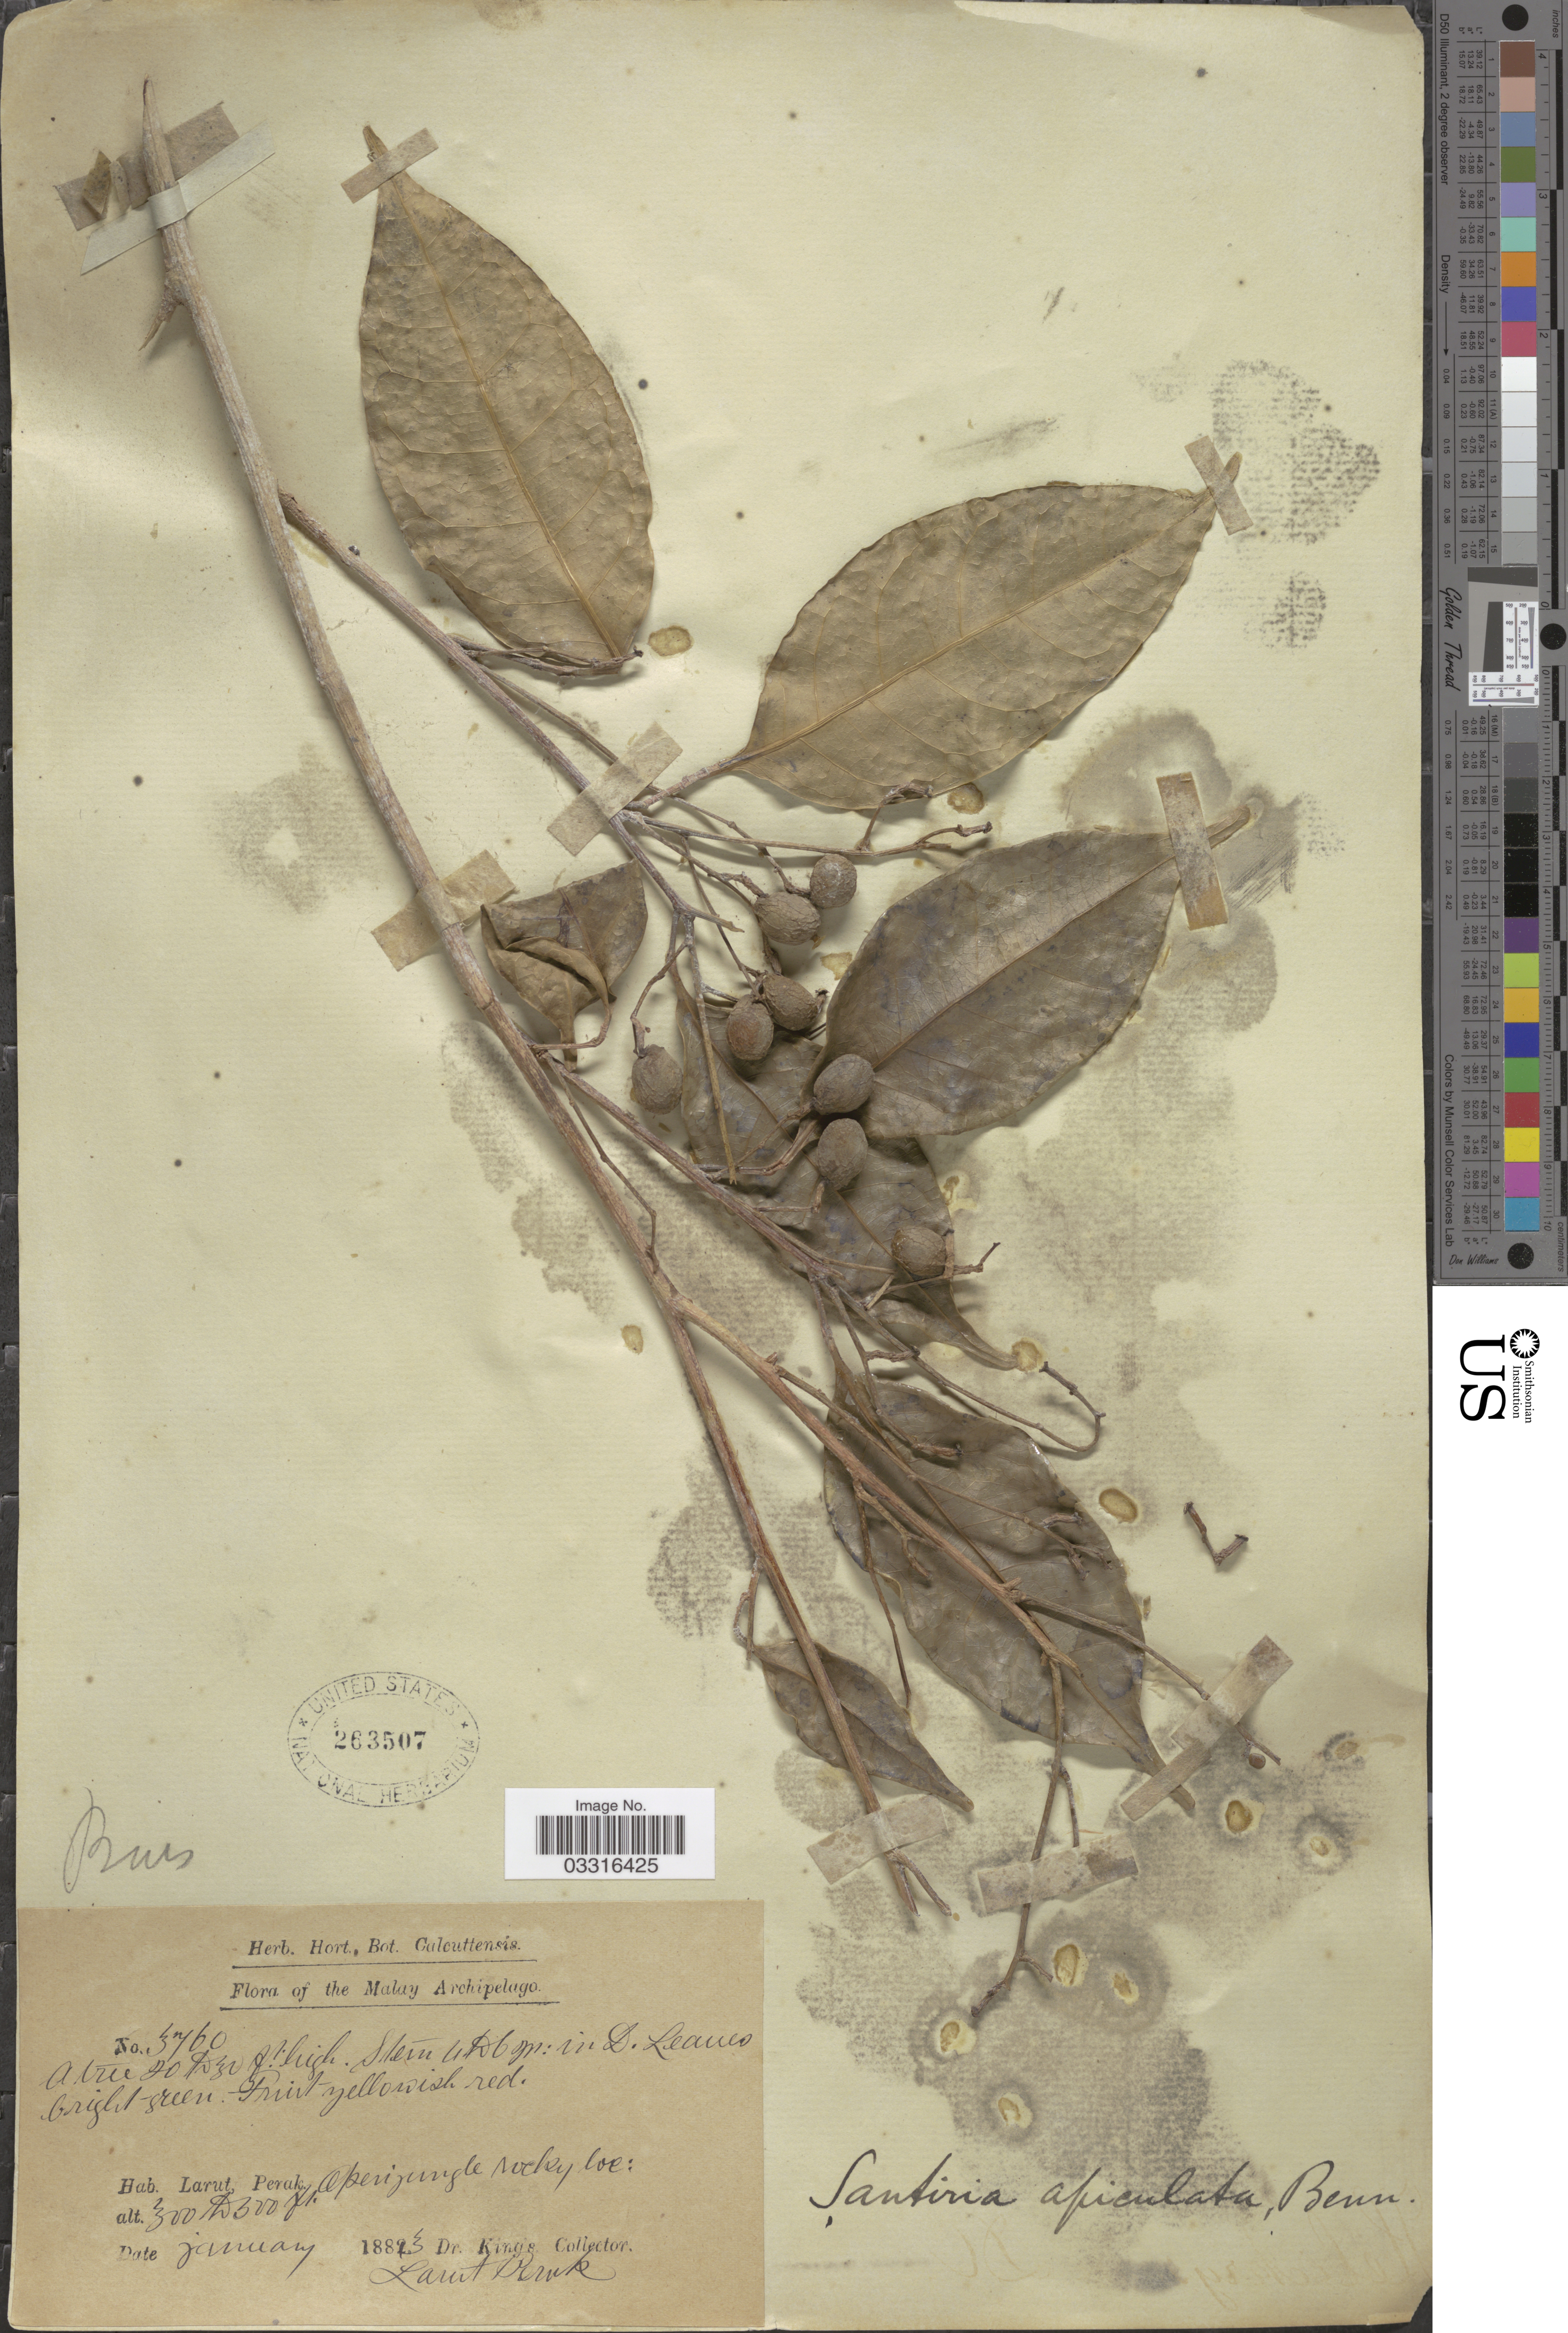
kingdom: Plantae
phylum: Tracheophyta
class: Magnoliopsida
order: Sapindales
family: Burseraceae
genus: Santiria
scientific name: Santiria apiculata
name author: A.W. Benn.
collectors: Dr. King's collector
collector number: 3760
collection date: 1883-01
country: Malaysia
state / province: Perak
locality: Malay Archipelago. Larut.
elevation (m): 91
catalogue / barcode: US 263507